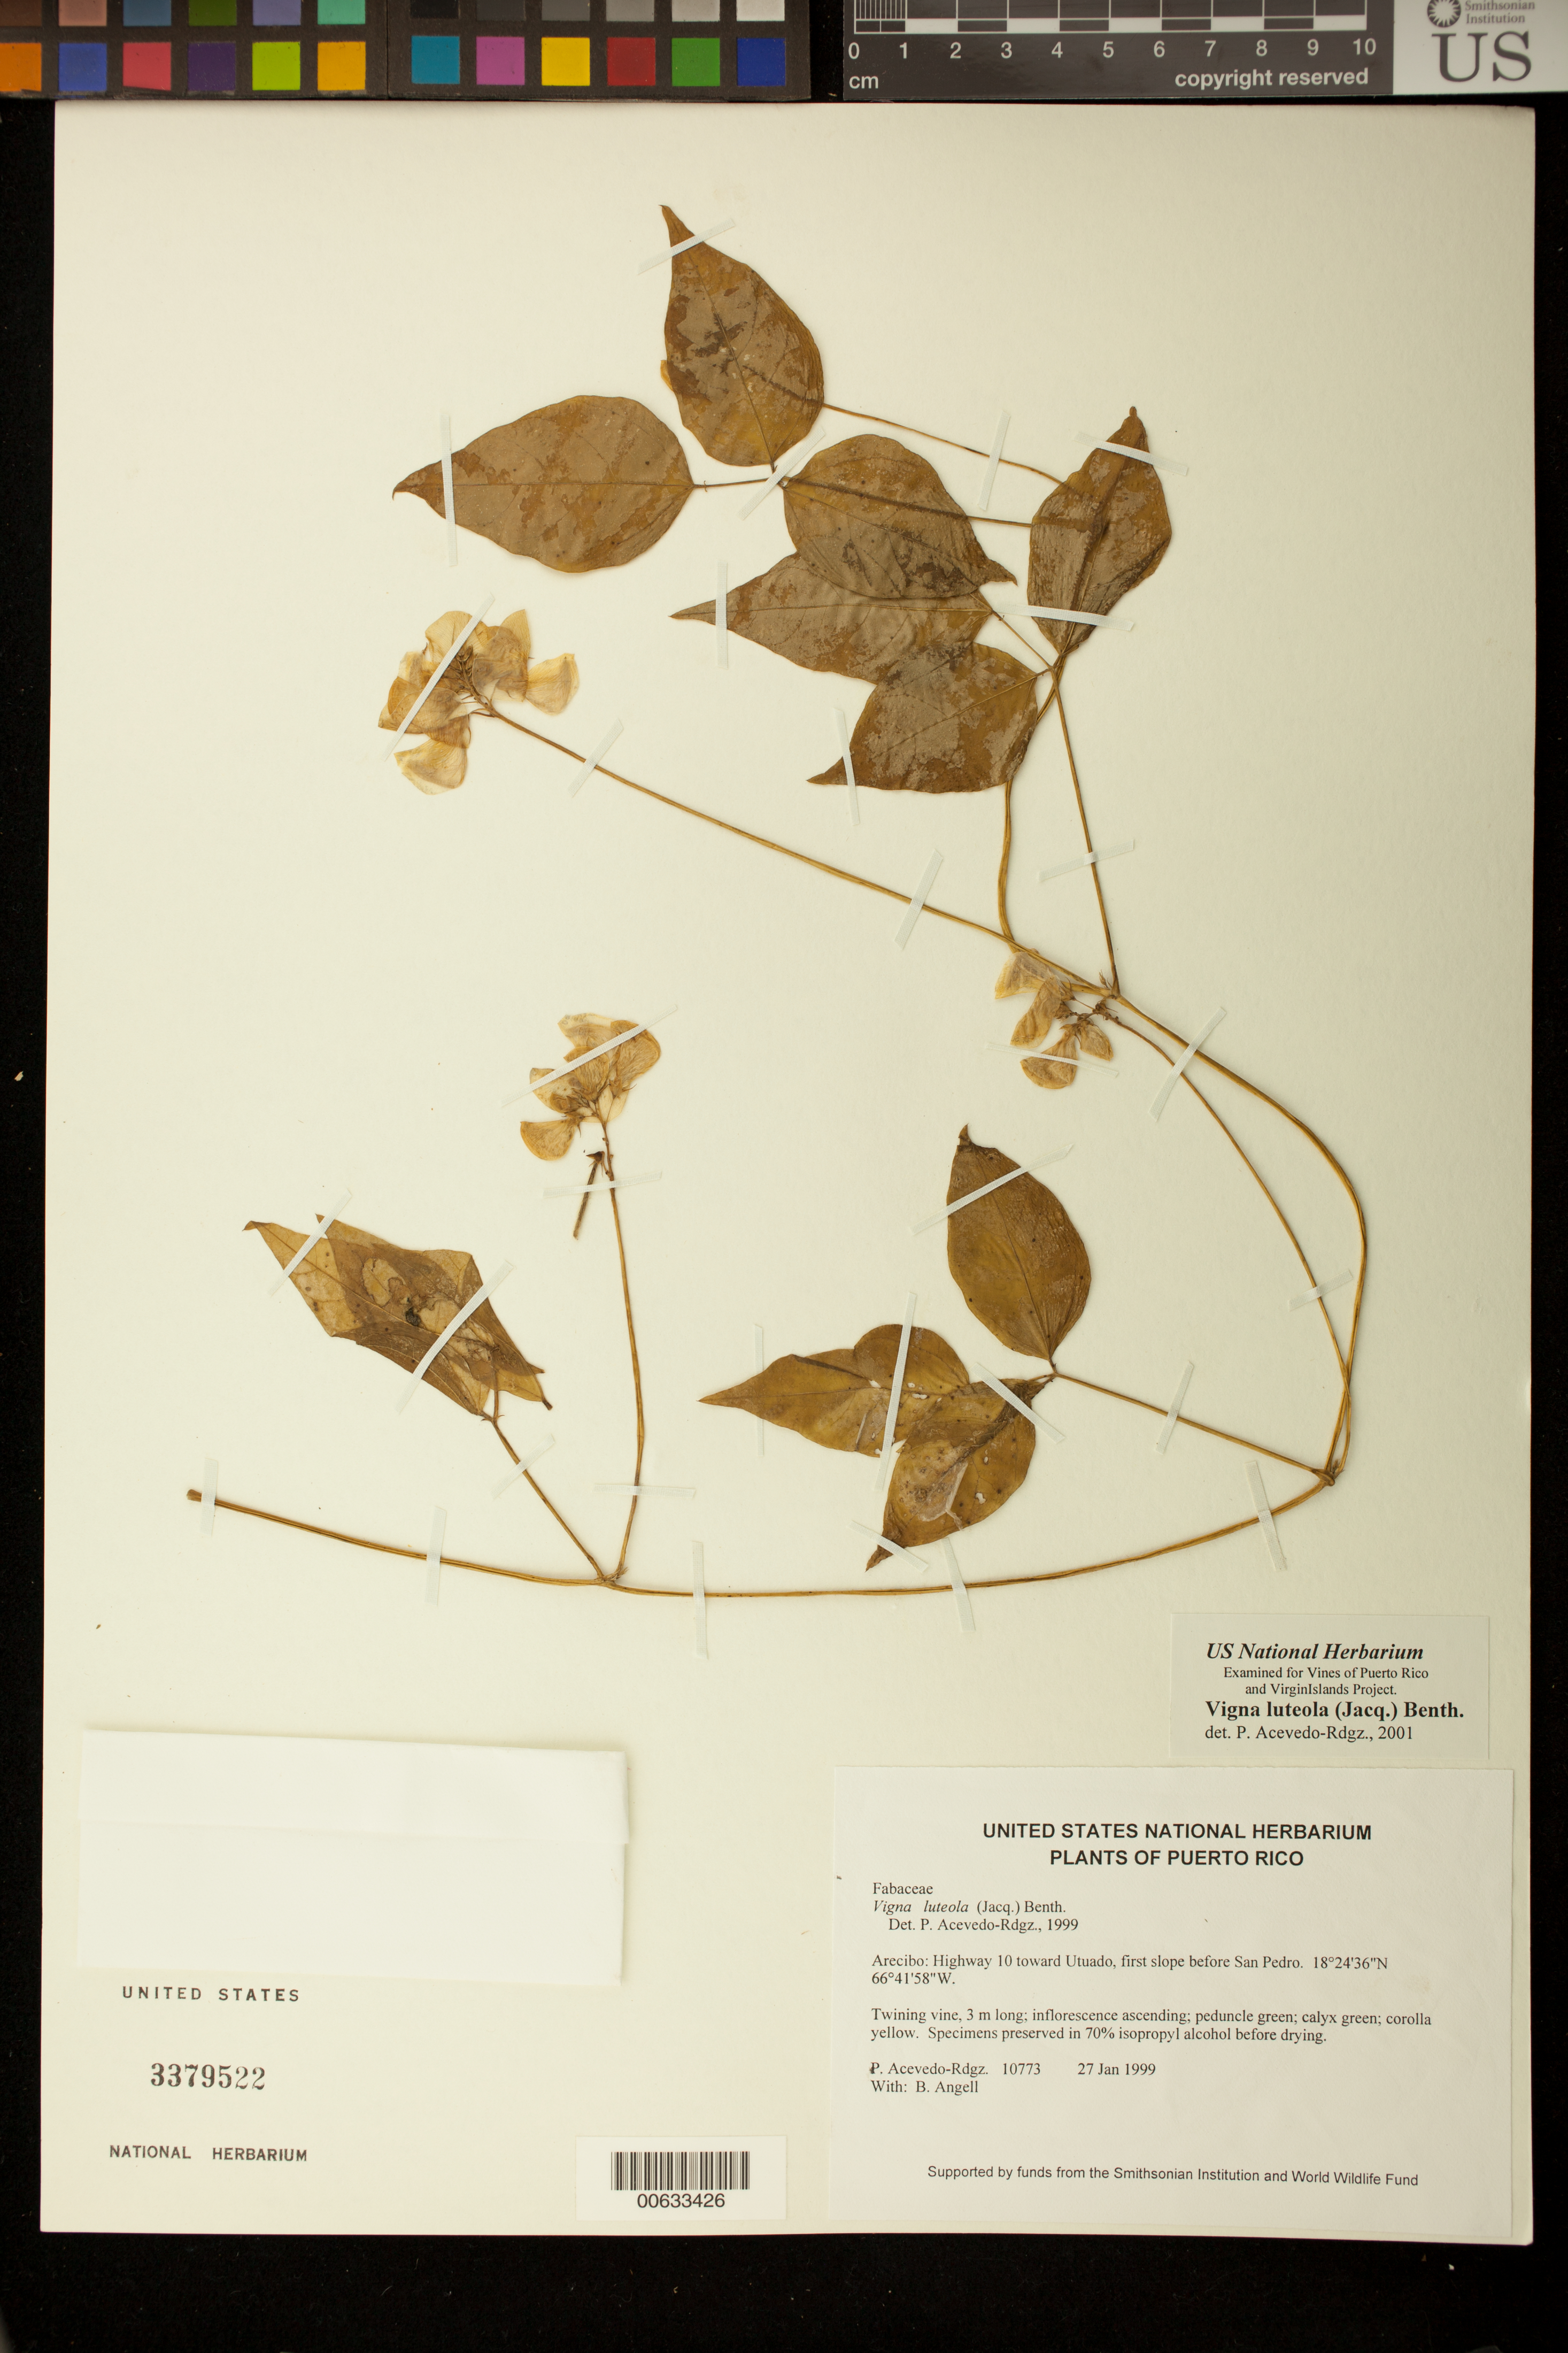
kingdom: Plantae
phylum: Tracheophyta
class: Magnoliopsida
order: Fabales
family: Fabaceae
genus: Vigna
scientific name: Vigna luteola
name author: (Jacq.) Benth.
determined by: Acevedo-Rodríguez, P., (BOT), Smithsonian Institution - National Museum of Natural History (UNITED STATES)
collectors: P. Acevedo-Rodr. & Bobbi Angell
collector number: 10773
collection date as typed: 27 Jan 1999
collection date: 1999-01-27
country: Puerto Rico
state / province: Arecibo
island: Puerto Rico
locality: Arecibo; Highway 10 toward Utuado, first slope before San Pedro.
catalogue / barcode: US 3379522